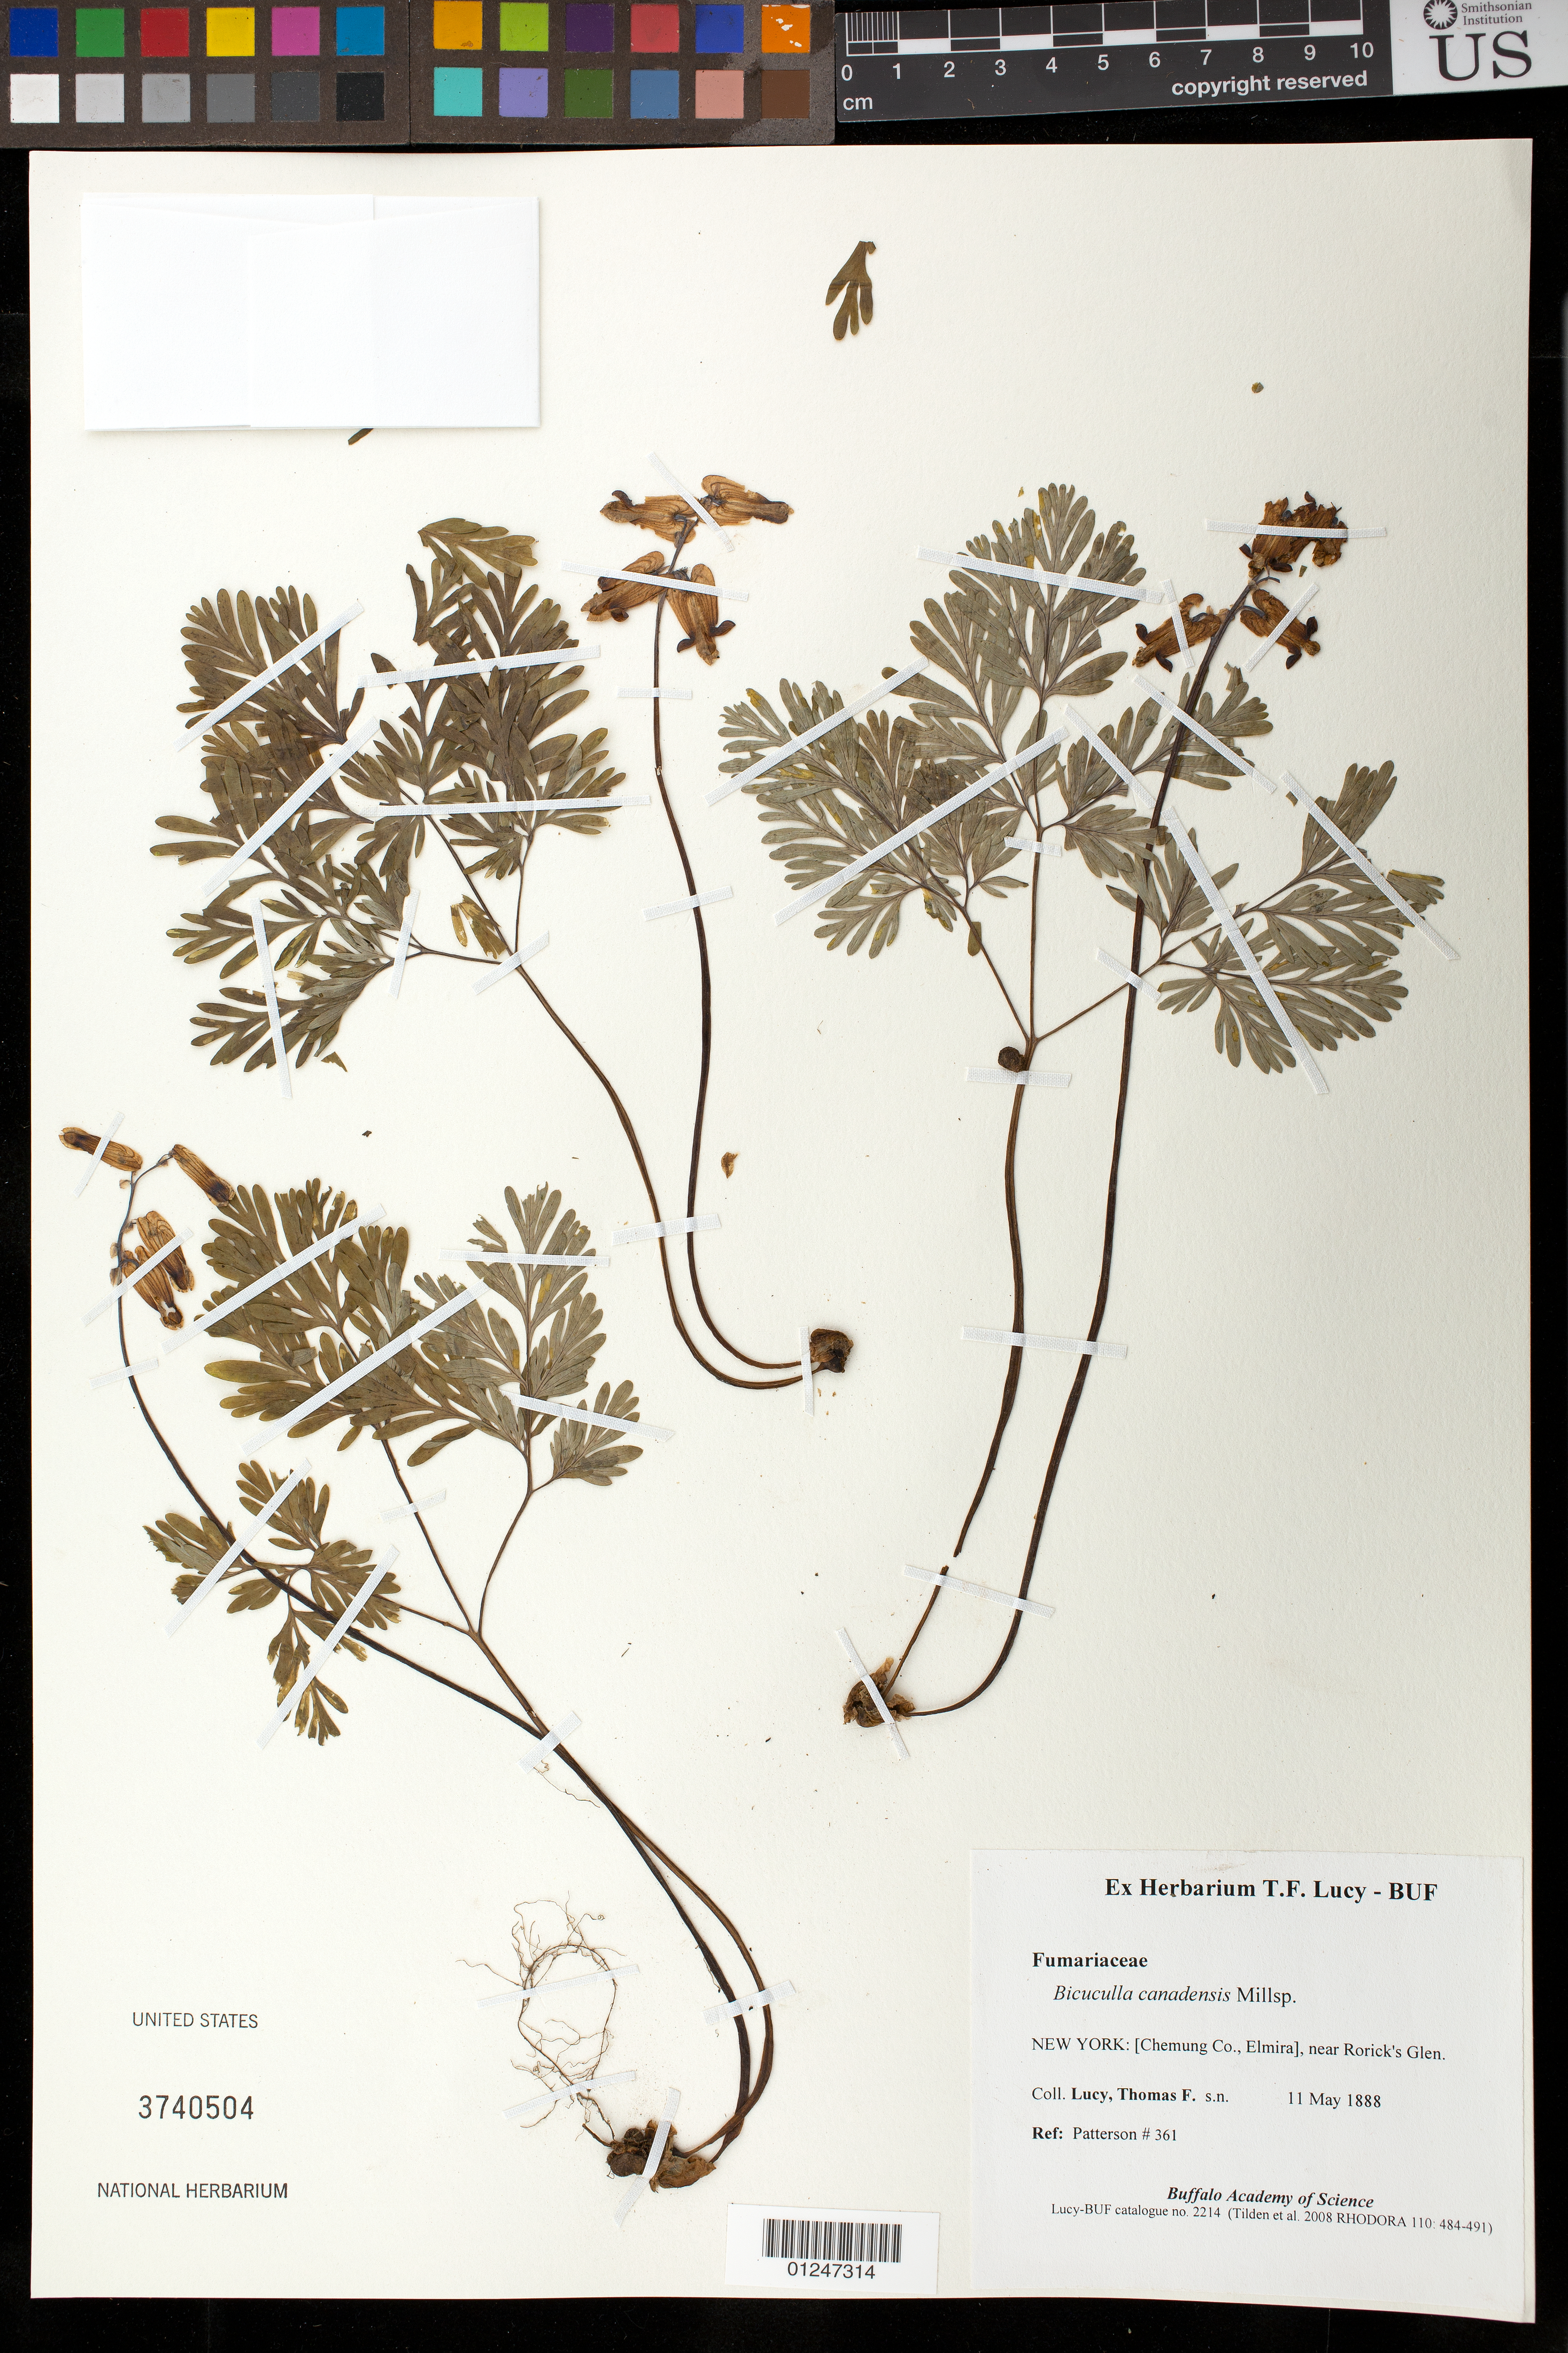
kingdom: Plantae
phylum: Tracheophyta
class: Magnoliopsida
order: Ranunculales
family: Papaveraceae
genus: Dicentra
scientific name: Dicentra canadensis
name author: (Goldie) Walp.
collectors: T. Lucy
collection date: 1888-05-11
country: United States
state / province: New York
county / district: Chemung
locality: near Rorick's Glen.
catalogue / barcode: US 3740504